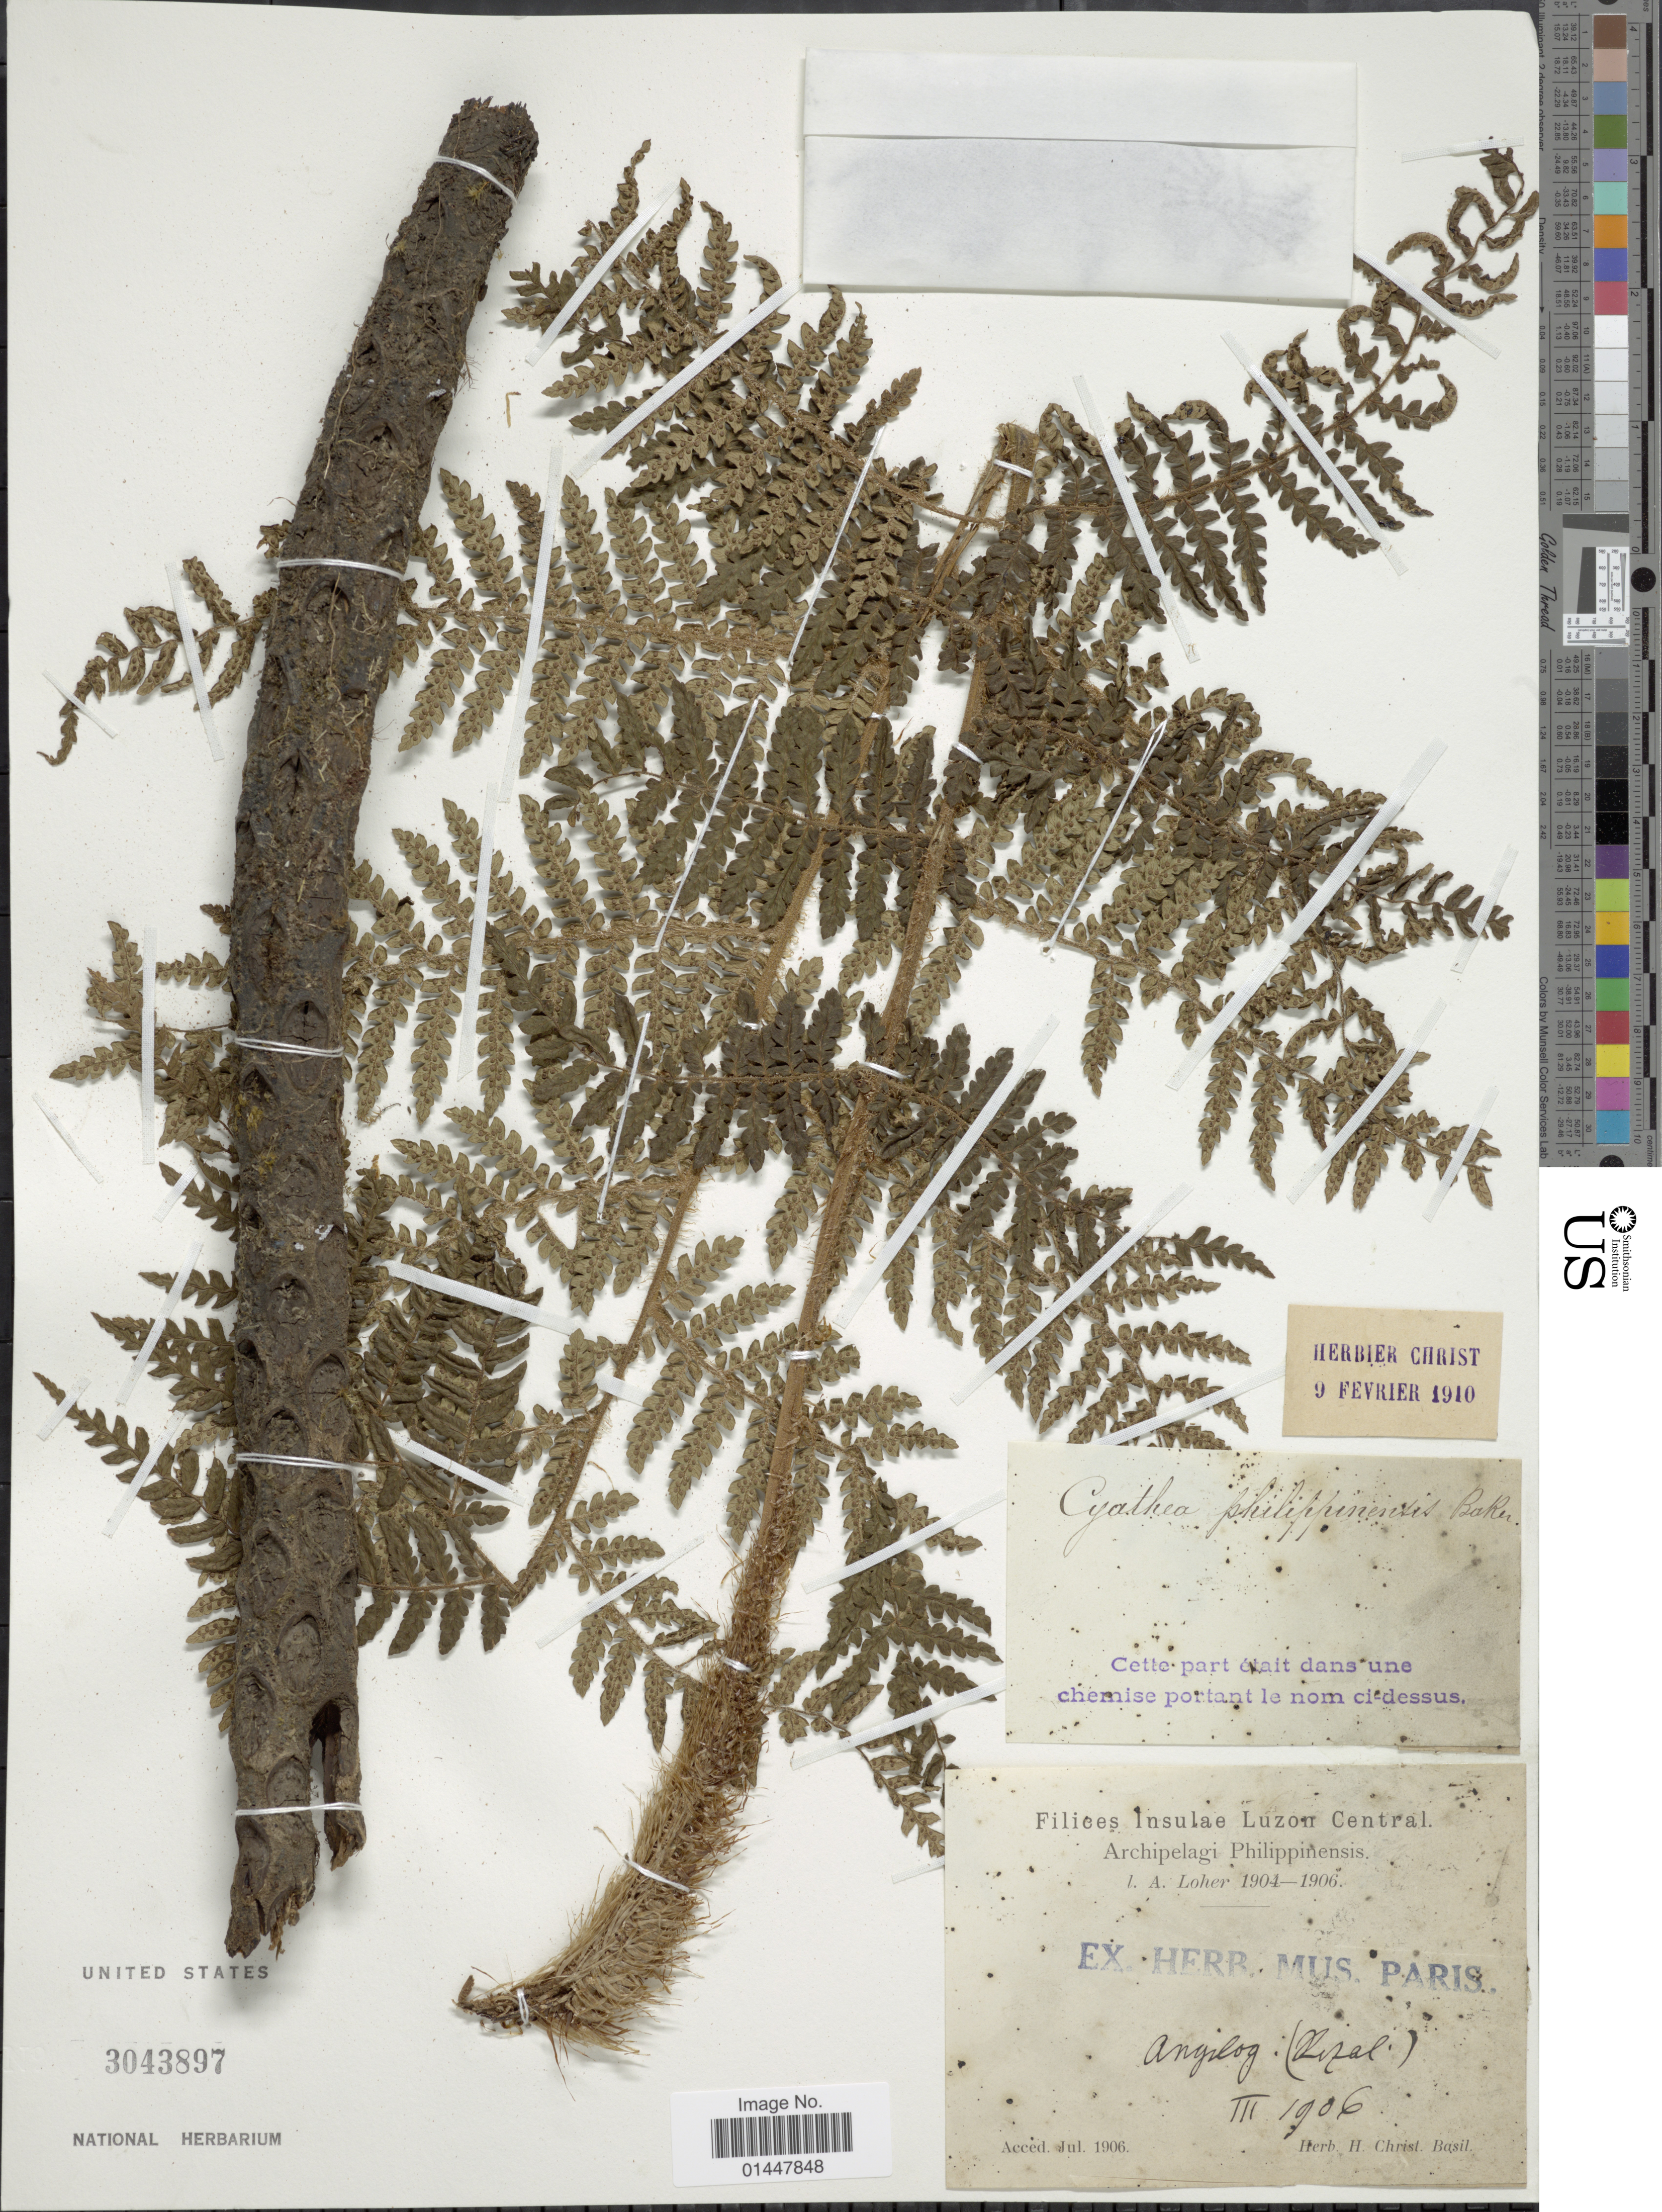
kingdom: Plantae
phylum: Tracheophyta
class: Polypodiopsida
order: Cyatheales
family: Cyatheaceae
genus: Sphaeropteris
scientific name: Sphaeropteris philippinensis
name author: (Baker) R.M. Tryon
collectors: A. Loher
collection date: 1906-03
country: Philippines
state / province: Central Luzon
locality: Insulae Luzon Central, Archipelagi Philippinensis, Angilog (Rizal)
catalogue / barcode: US 3043897